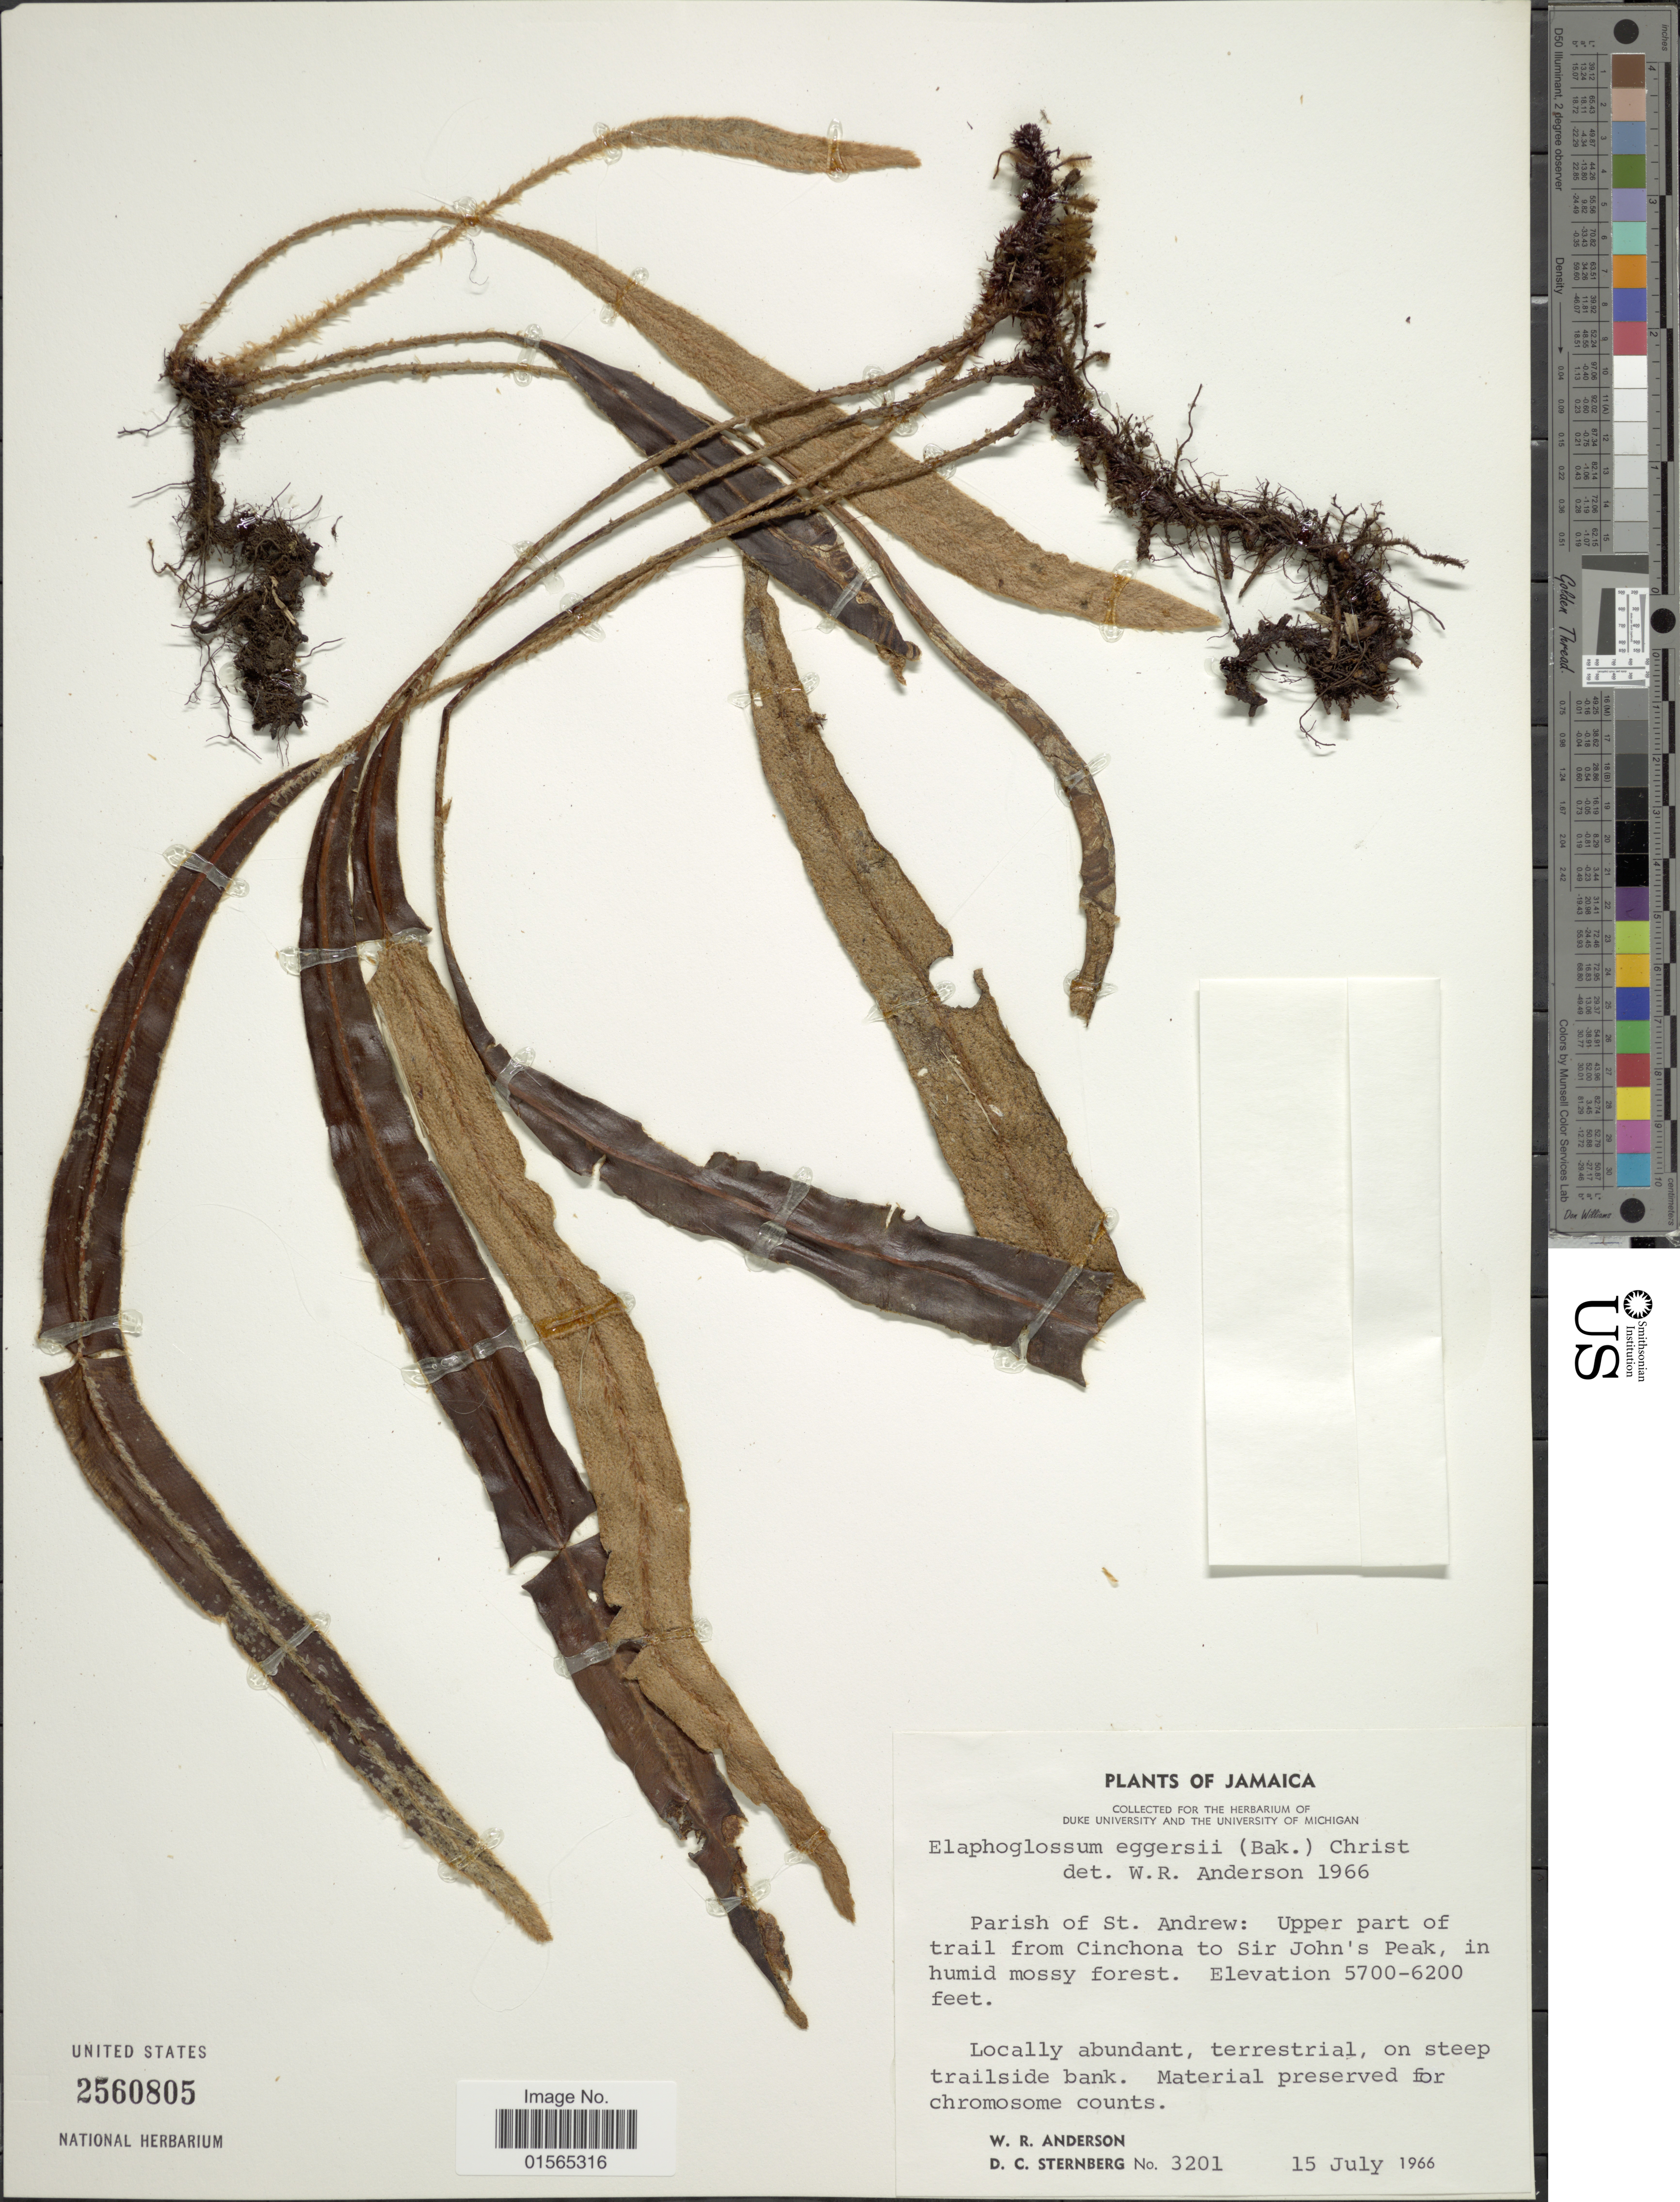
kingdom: Plantae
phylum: Tracheophyta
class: Polypodiopsida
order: Polypodiales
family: Dryopteridaceae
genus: Elaphoglossum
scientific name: Elaphoglossum eggersii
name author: (Baker) Christ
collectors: W. Anderson & D. Sternberg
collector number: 3201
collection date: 1966-07-15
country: Jamaica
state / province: Saint Andrew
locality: Upper part of trail from Cinchona to Sir John's Peak, in humid mossy forest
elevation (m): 1737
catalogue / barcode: US 2560805